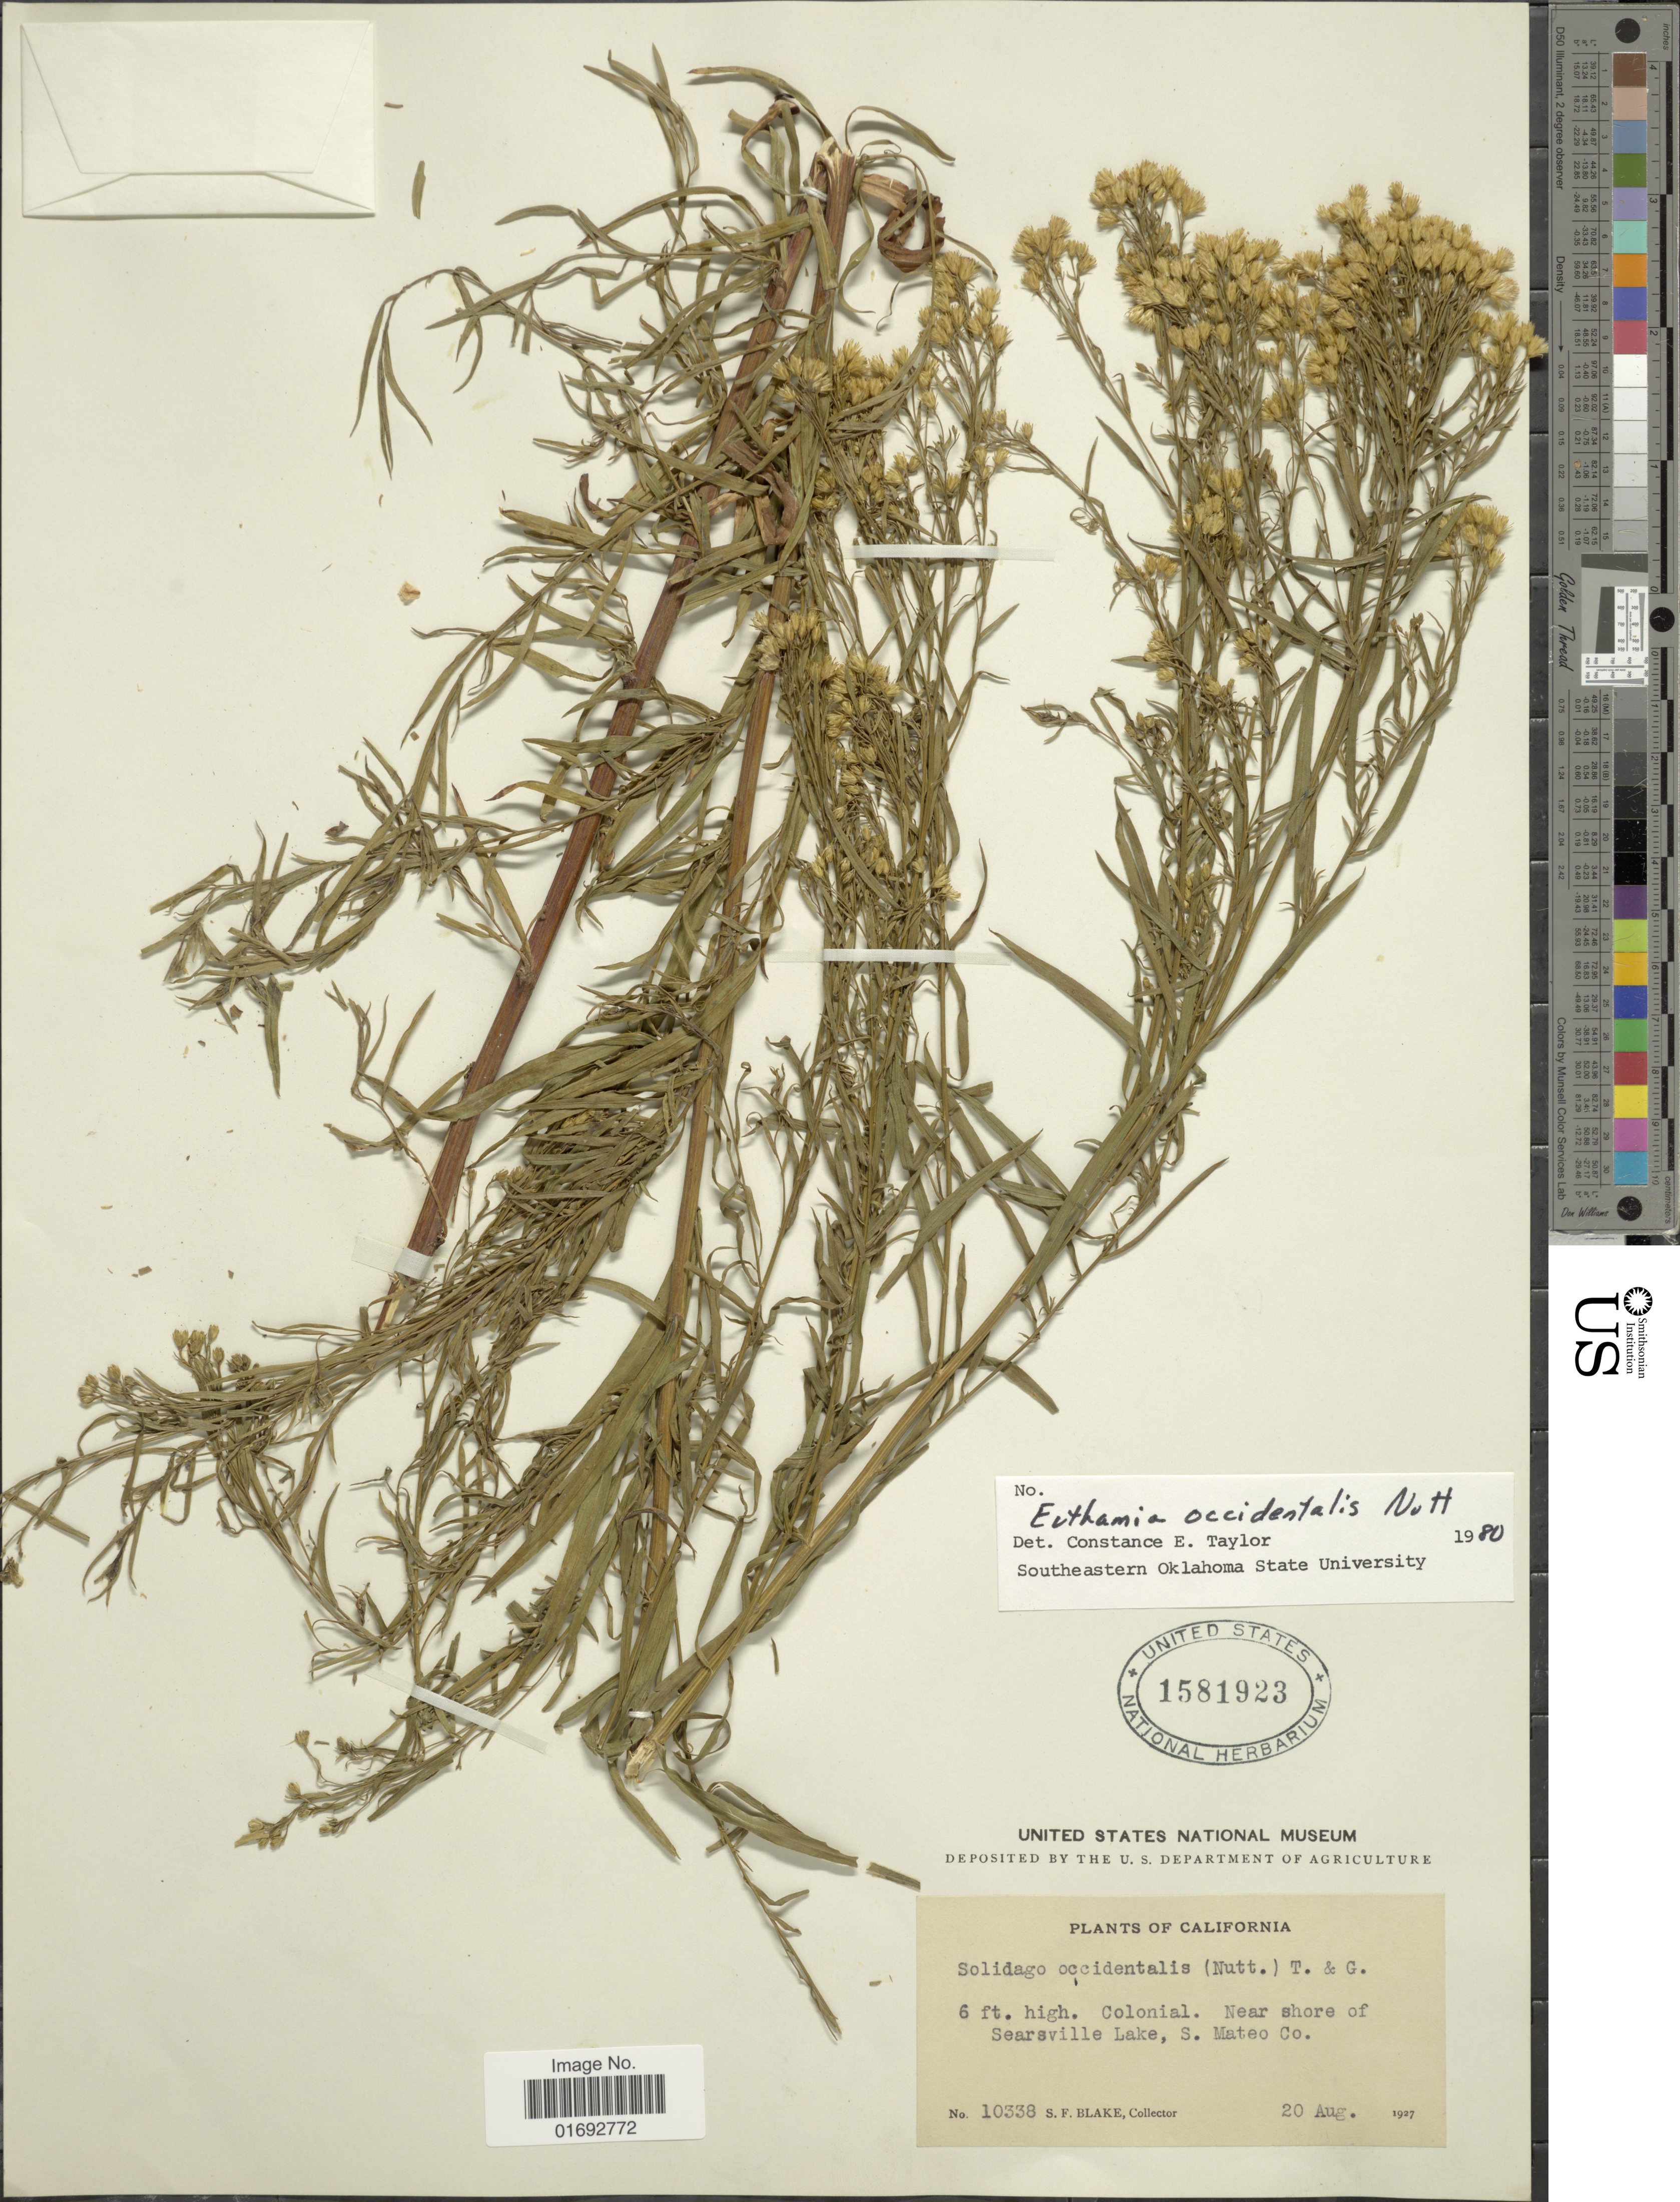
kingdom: Plantae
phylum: Tracheophyta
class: Magnoliopsida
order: Asterales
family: Asteraceae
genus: Euthamia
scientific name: Euthamia occidentalis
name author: Nutt.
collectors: S. Blake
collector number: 10338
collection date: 1927-08-20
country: United States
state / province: California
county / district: San Mateo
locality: Near shore of Searsville Lake, S. Mateo Co.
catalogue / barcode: US 1581923